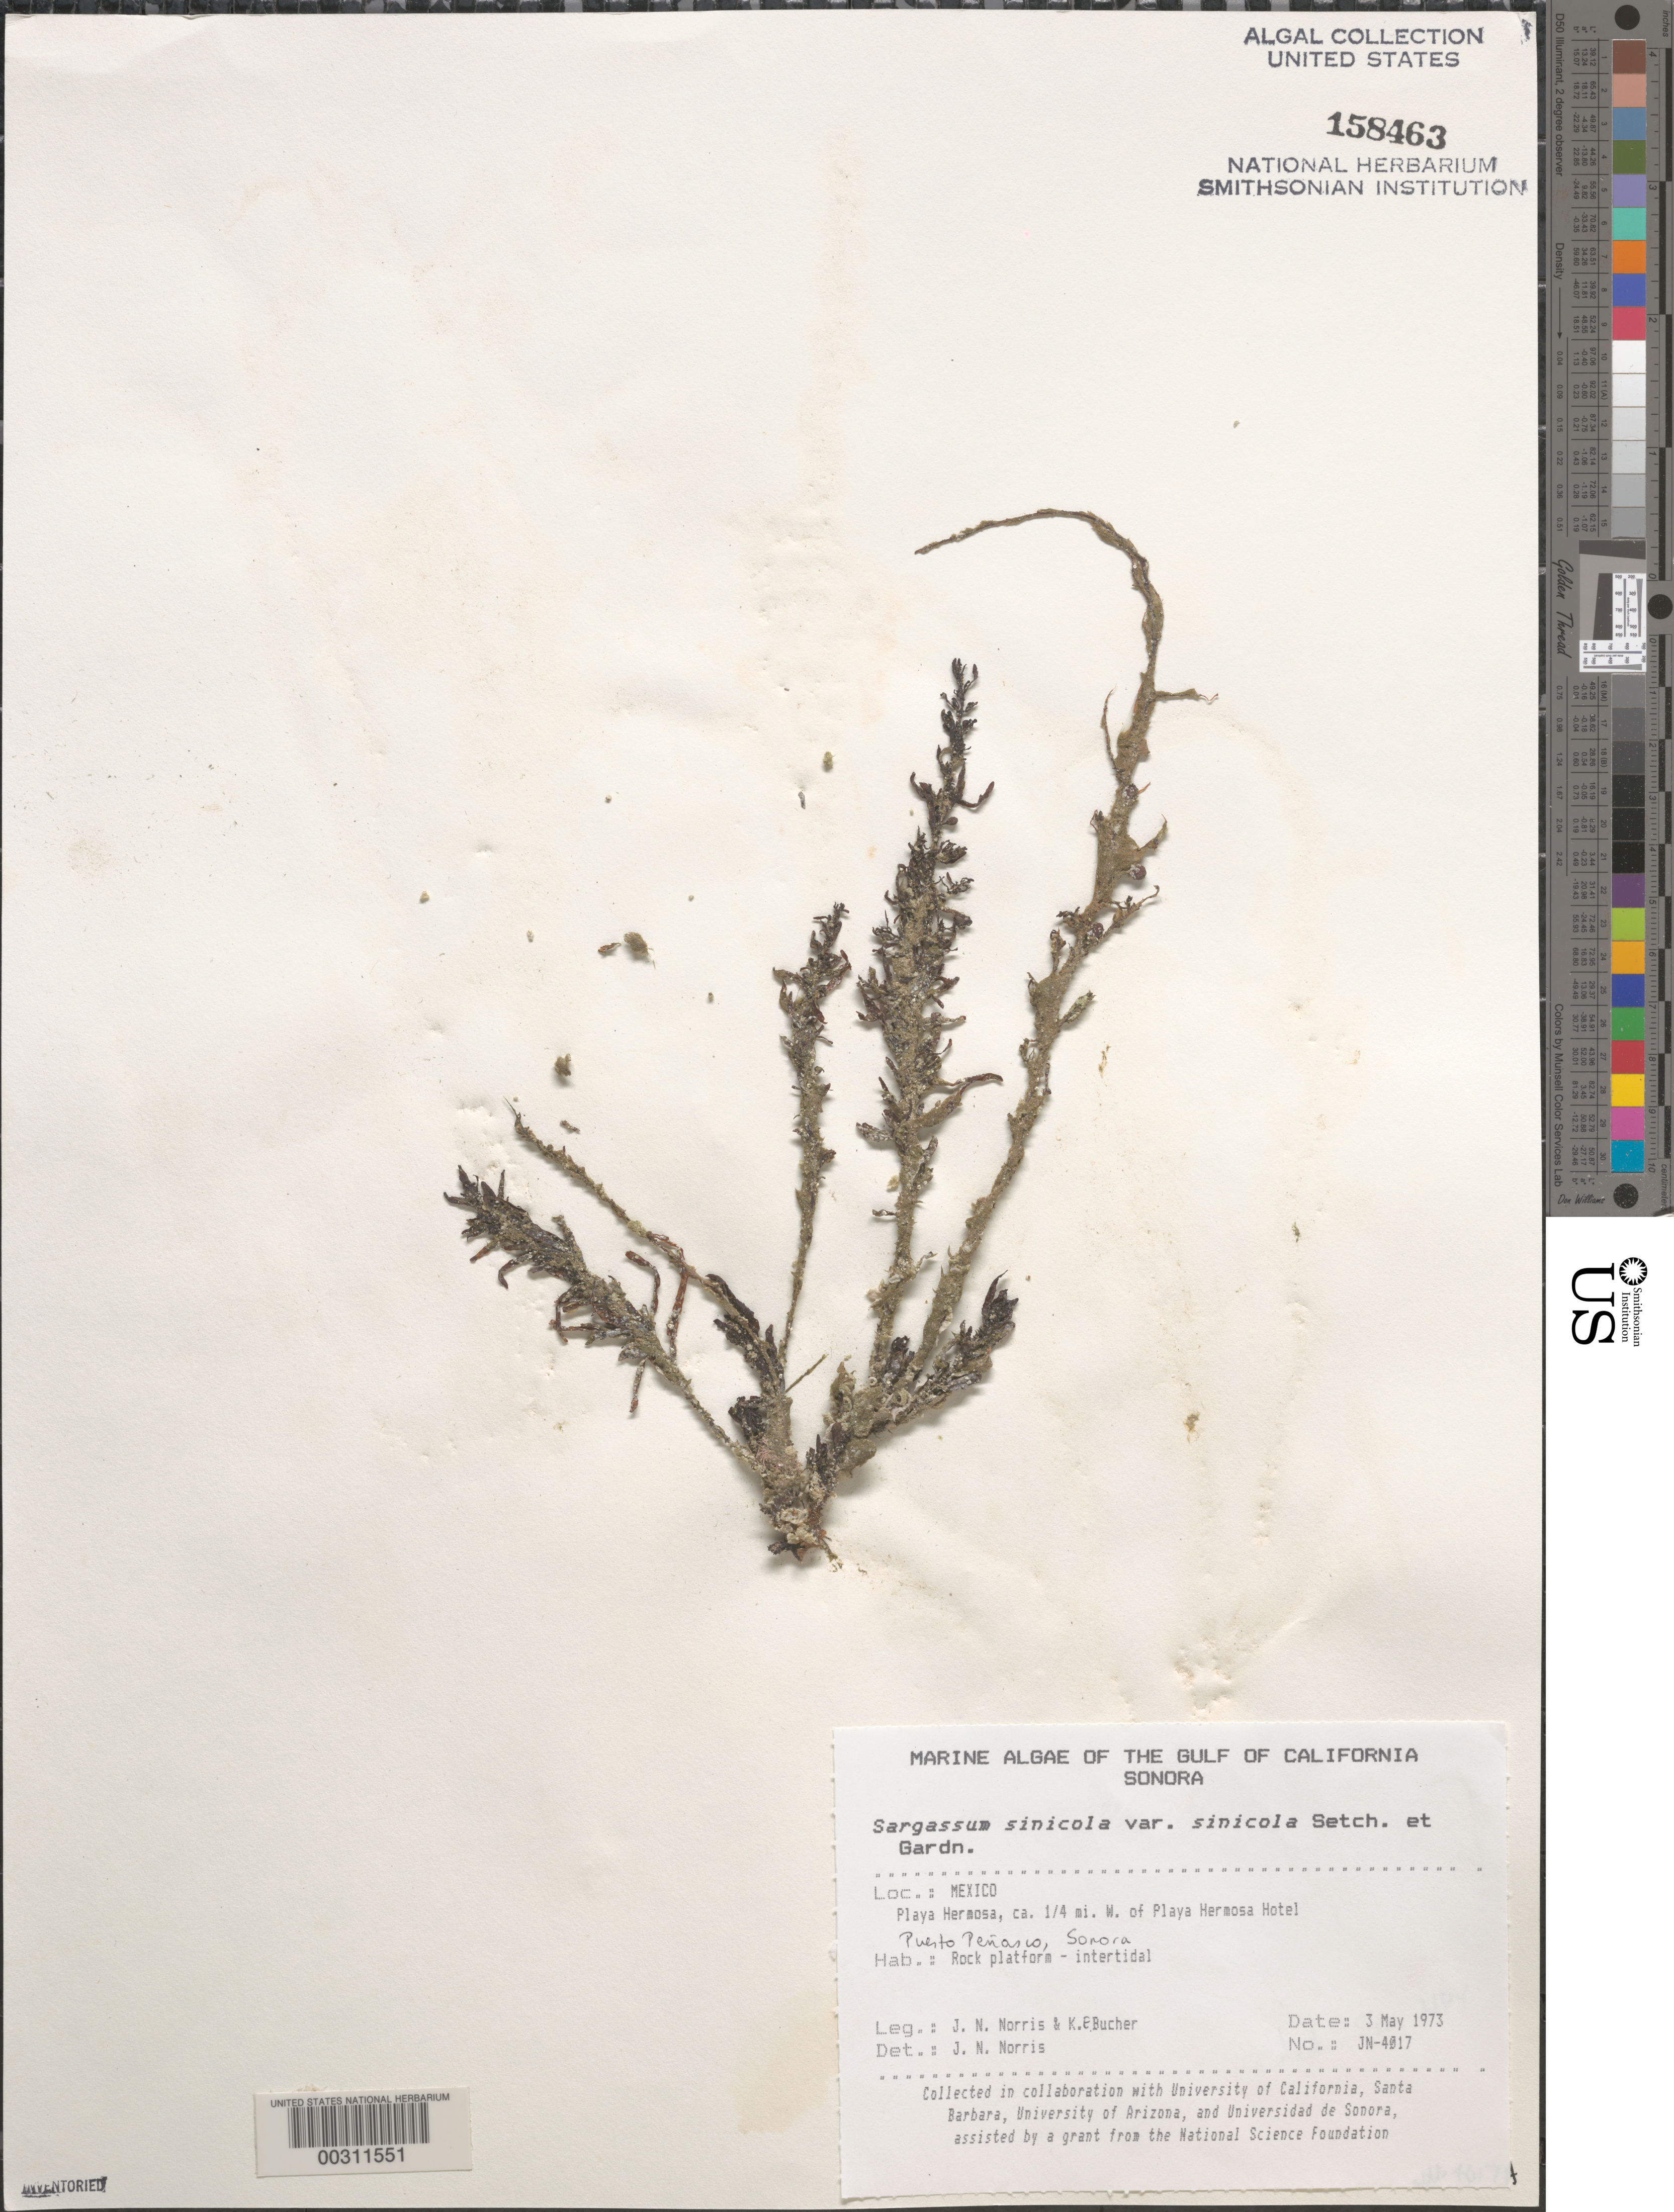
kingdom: Chromista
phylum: Ochrophyta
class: Phaeophyceae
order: Fucales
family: Sargassaceae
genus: Sargassum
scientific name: Sargassum sinicola var. sinicola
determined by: Norris, James N.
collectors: J. N. Norris & K. E. Bucher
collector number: JN-4017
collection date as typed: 03 May 1973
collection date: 1973-05-03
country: Mexico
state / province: Sonora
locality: Playa Hermosa, Puerto Penasco, ca. 0.25 mile west of Playa Hermosa Hotel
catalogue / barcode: US 158463